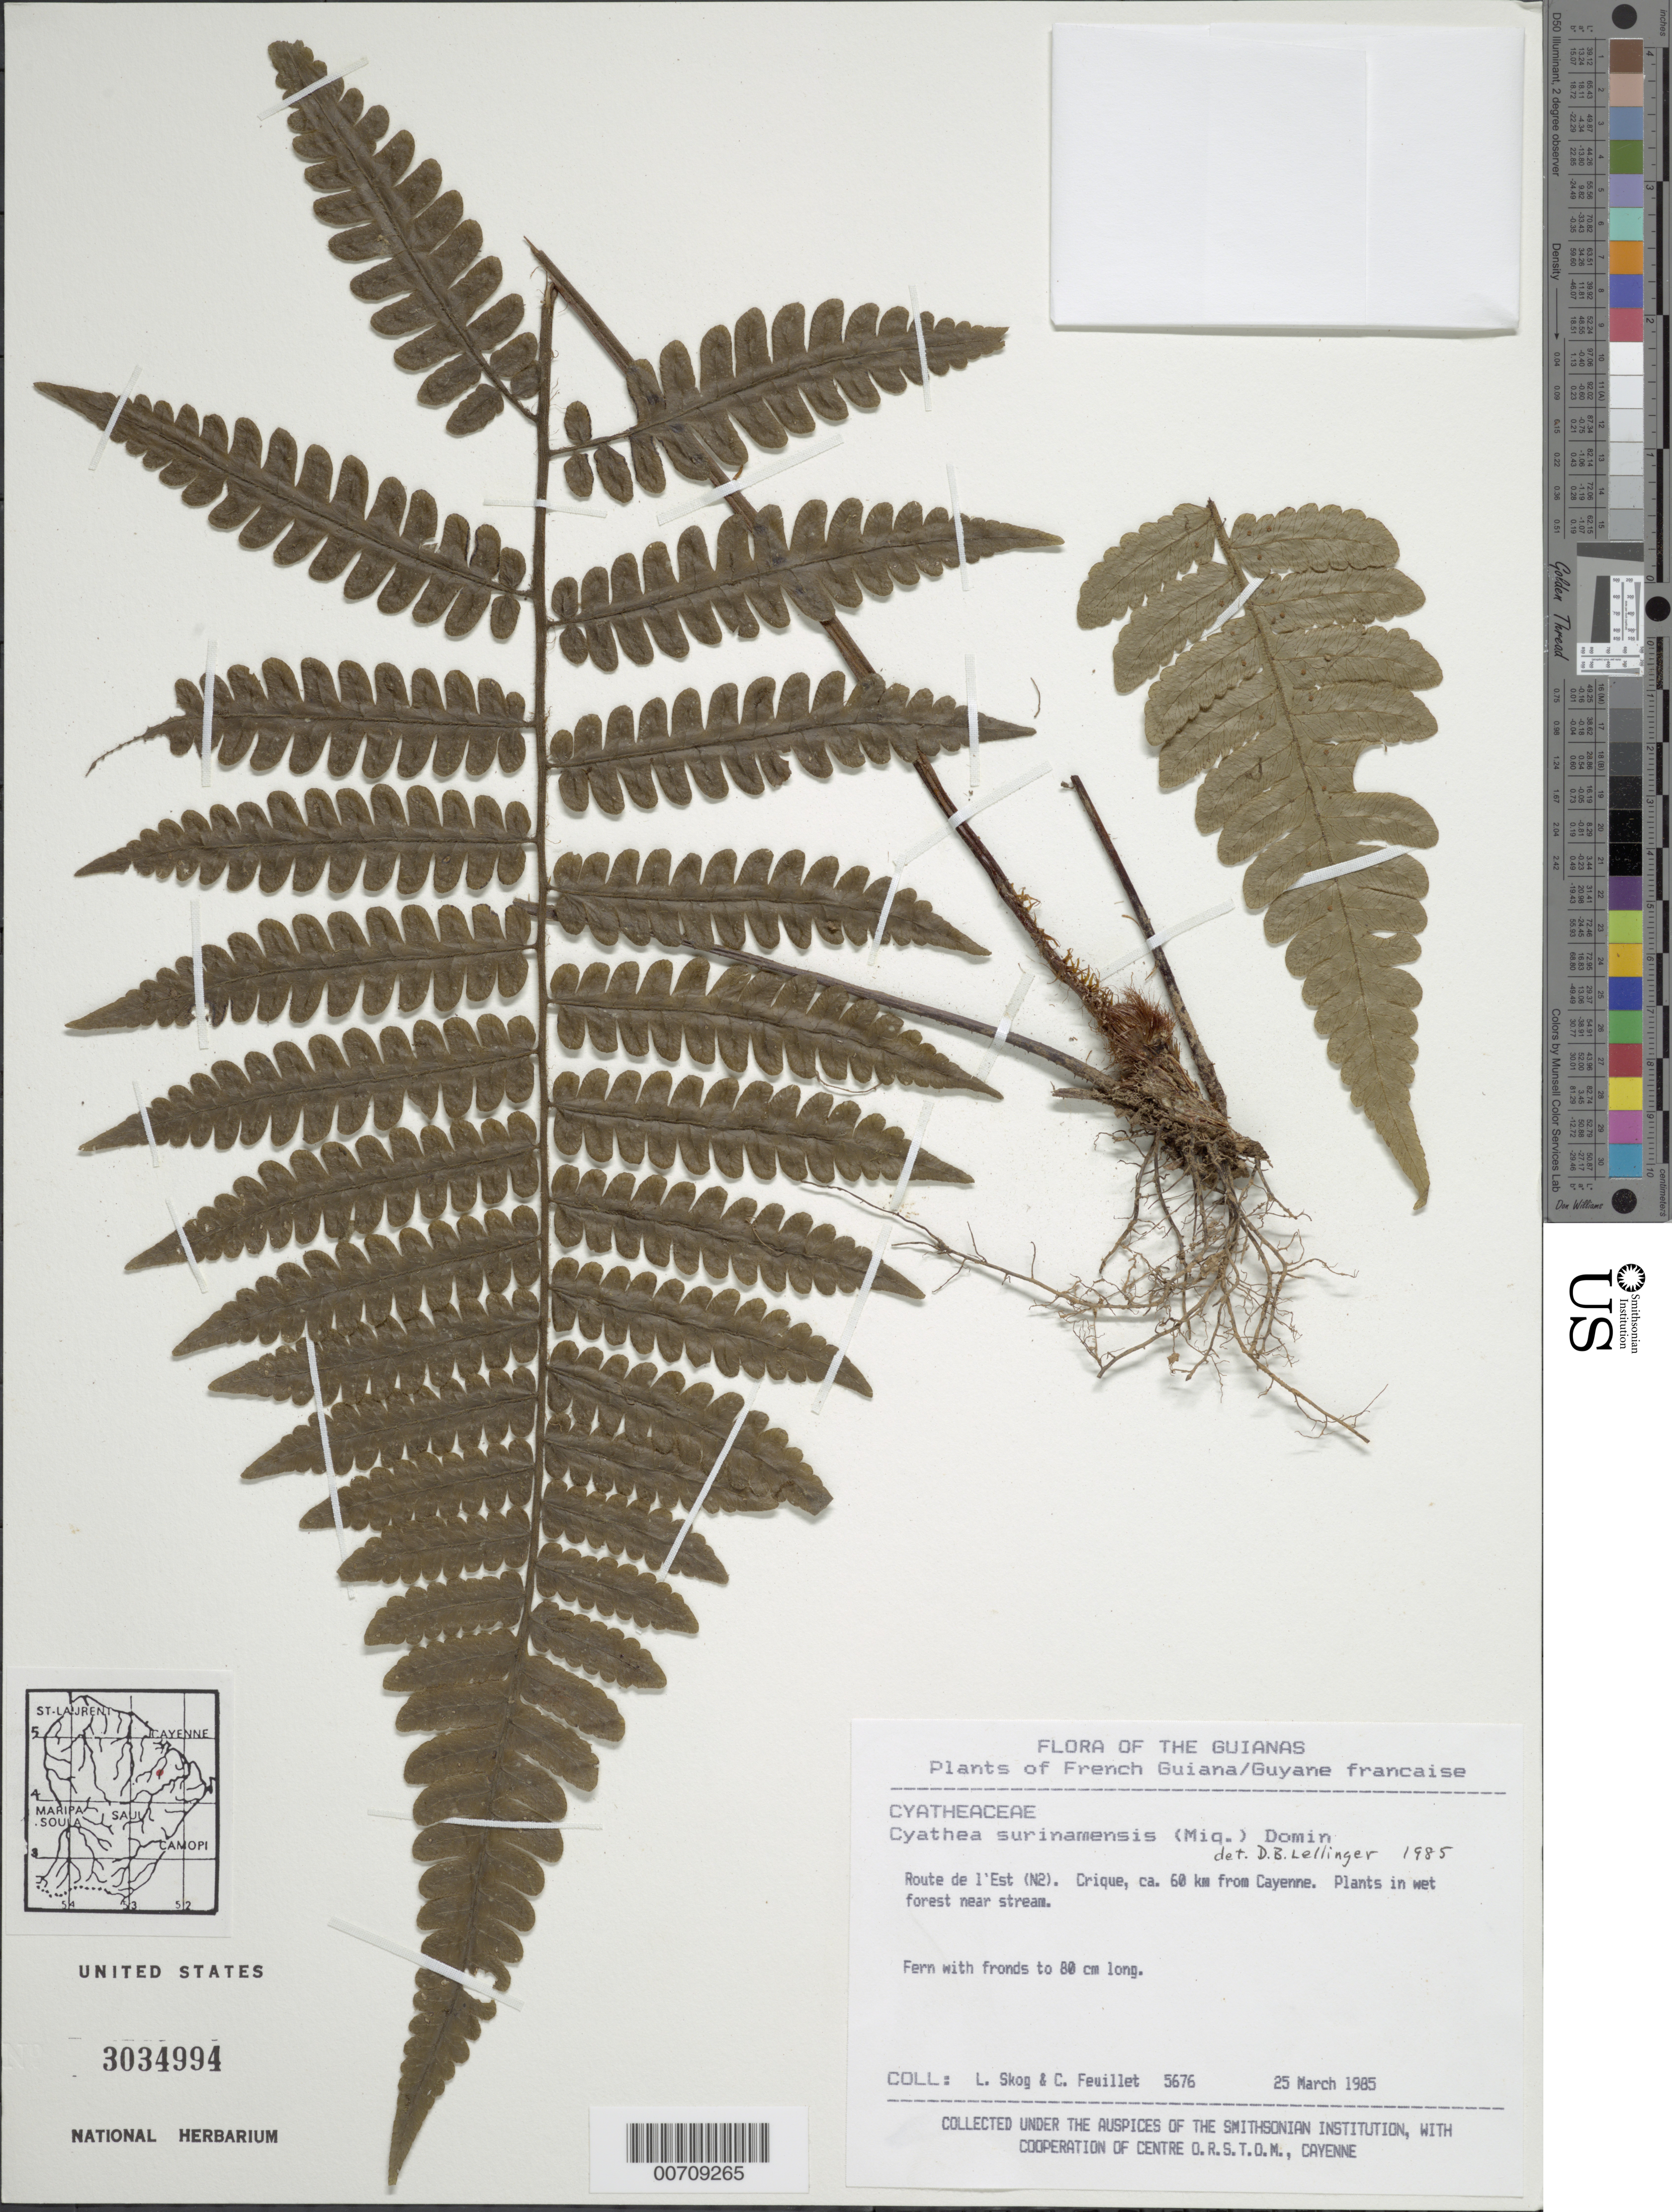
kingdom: Plantae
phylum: Tracheophyta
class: Polypodiopsida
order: Cyatheales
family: Cyatheaceae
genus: Cyathea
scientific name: Cyathea surinamensis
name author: (Miq.) Domin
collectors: L. E. Skog & C. Feuillet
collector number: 5676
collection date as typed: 25 March 1985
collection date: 1985-03-25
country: French Guiana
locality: Route de l'Est (N2). Crique, ca. 60 km from Cayenne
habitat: Plants in wet forest near stream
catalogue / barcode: US 3034994